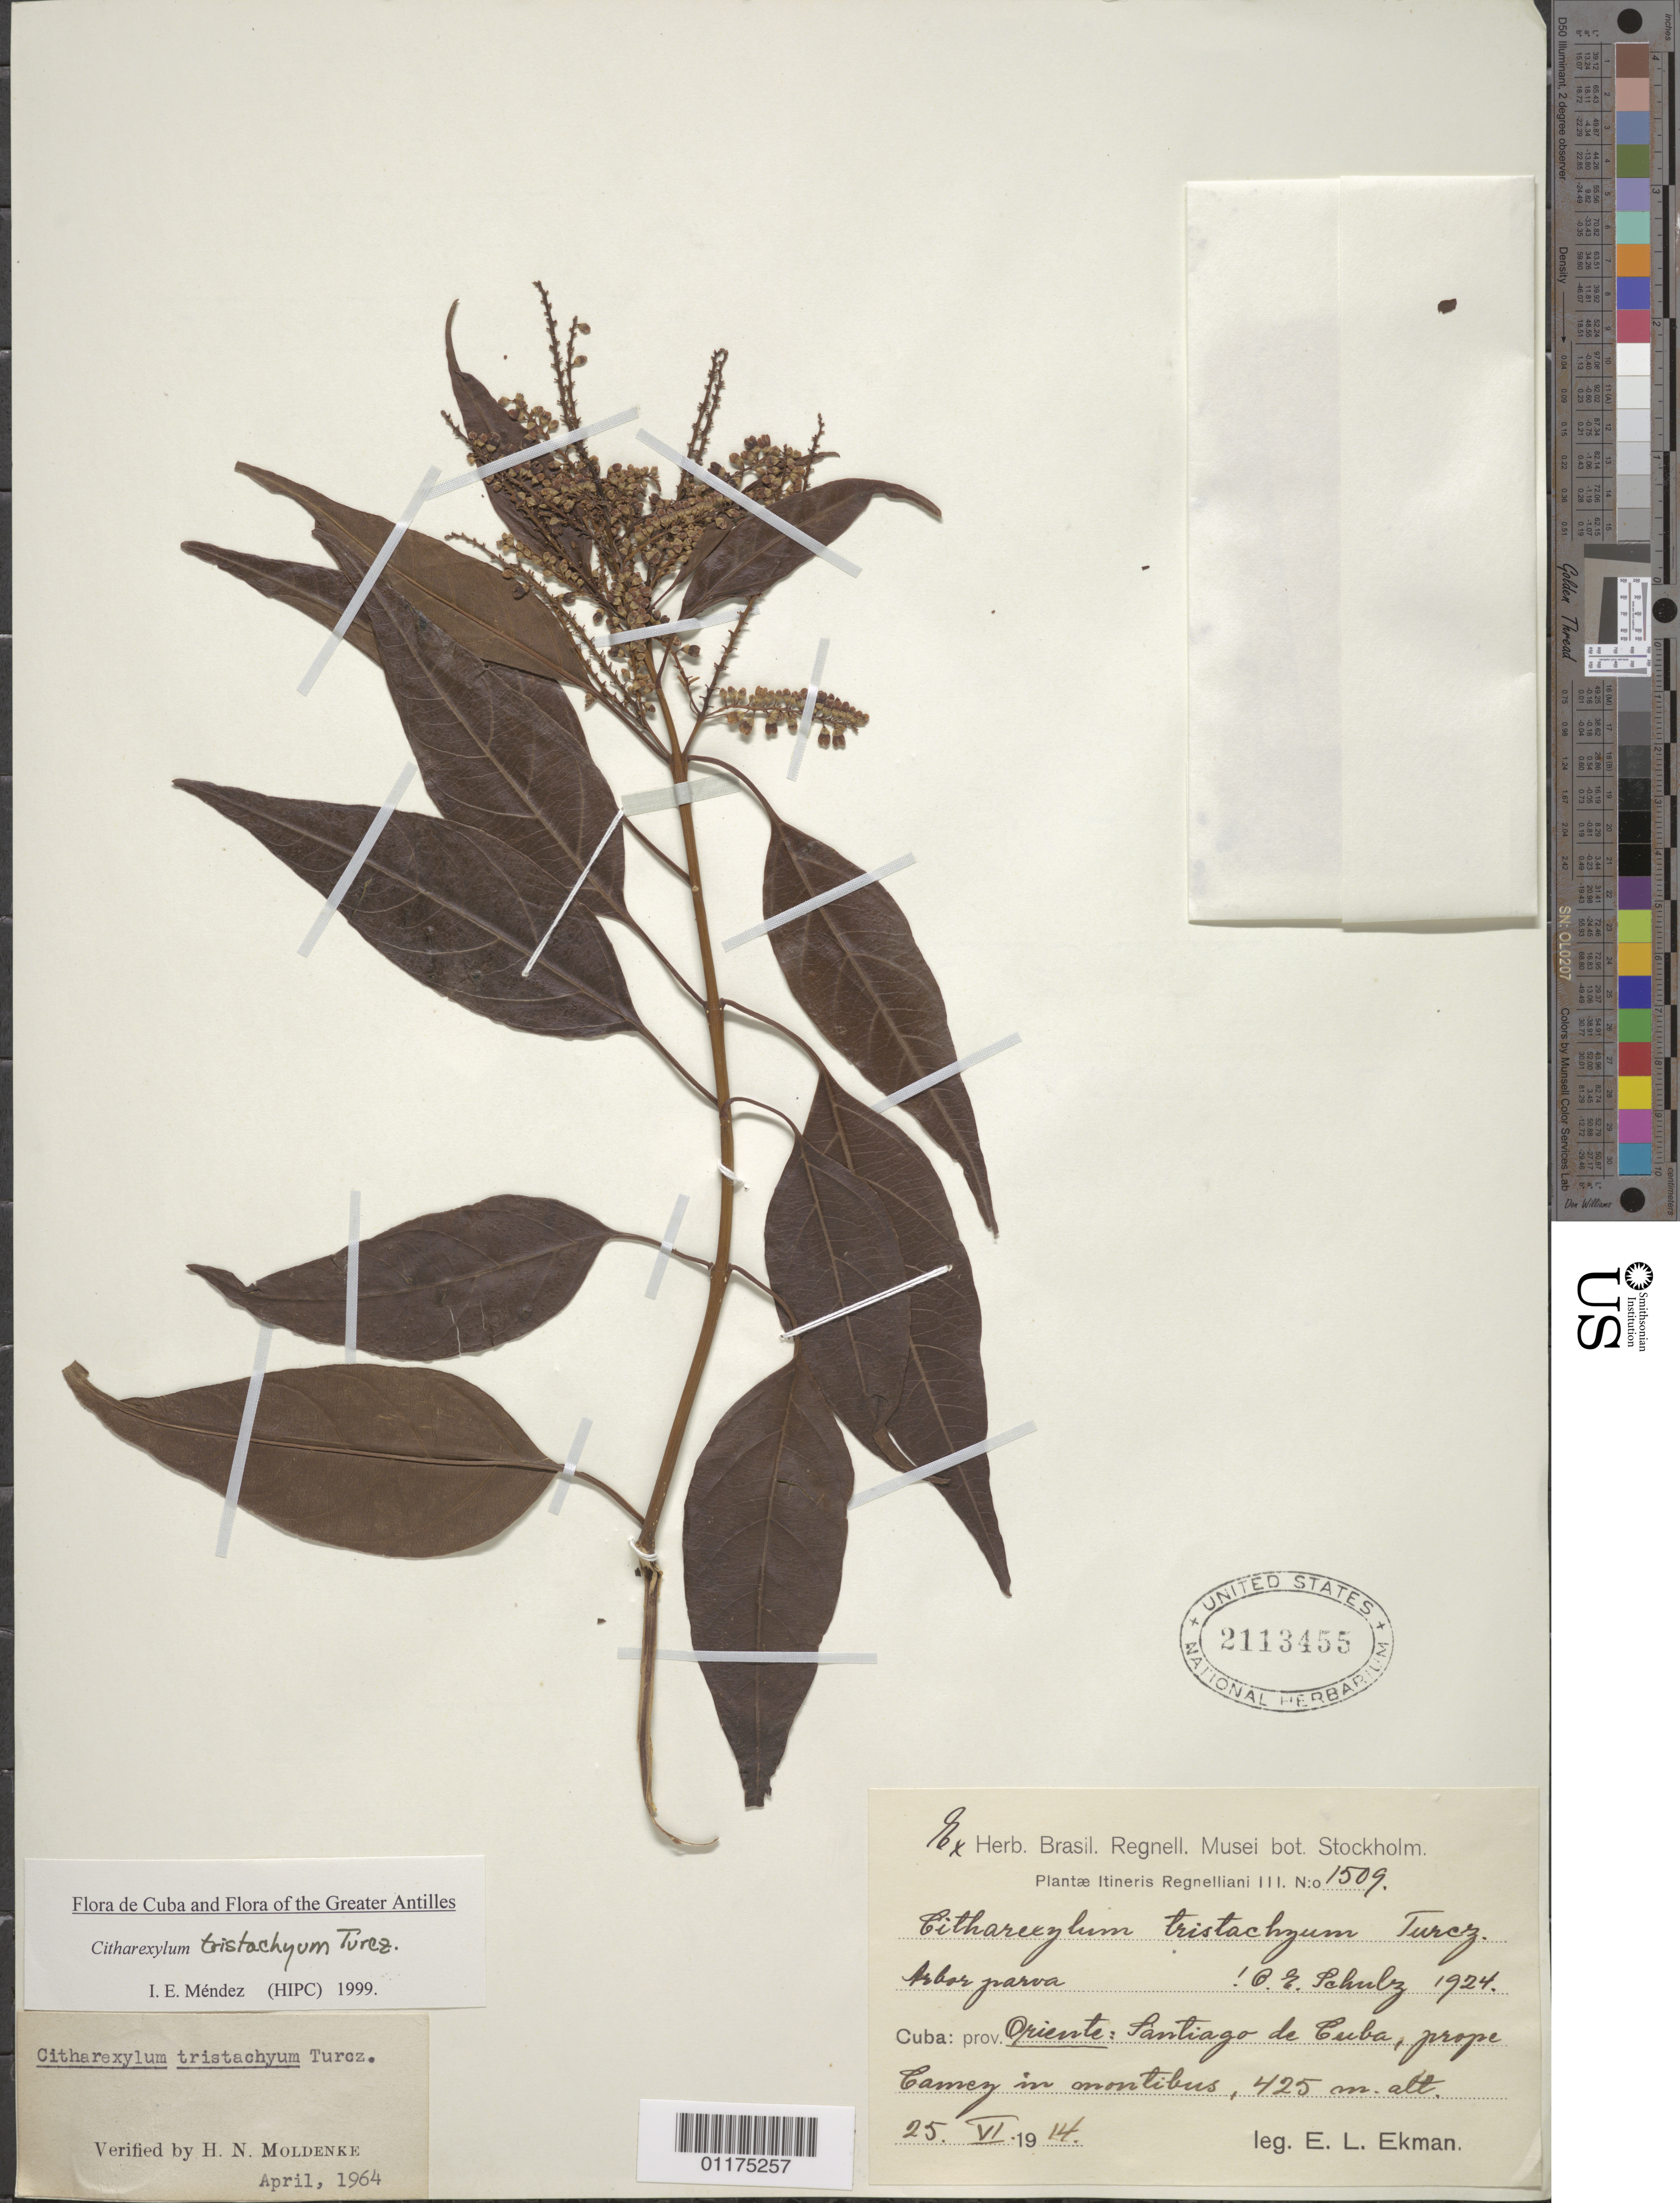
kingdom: Plantae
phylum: Tracheophyta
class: Magnoliopsida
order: Lamiales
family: Verbenaceae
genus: Citharexylum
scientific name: Citharexylum tristachyum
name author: Turcz.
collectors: E. L. Ekman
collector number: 1509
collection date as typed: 25 Jun 1914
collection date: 1914-06-25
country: Cuba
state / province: Oriente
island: Cuba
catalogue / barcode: US 2113455